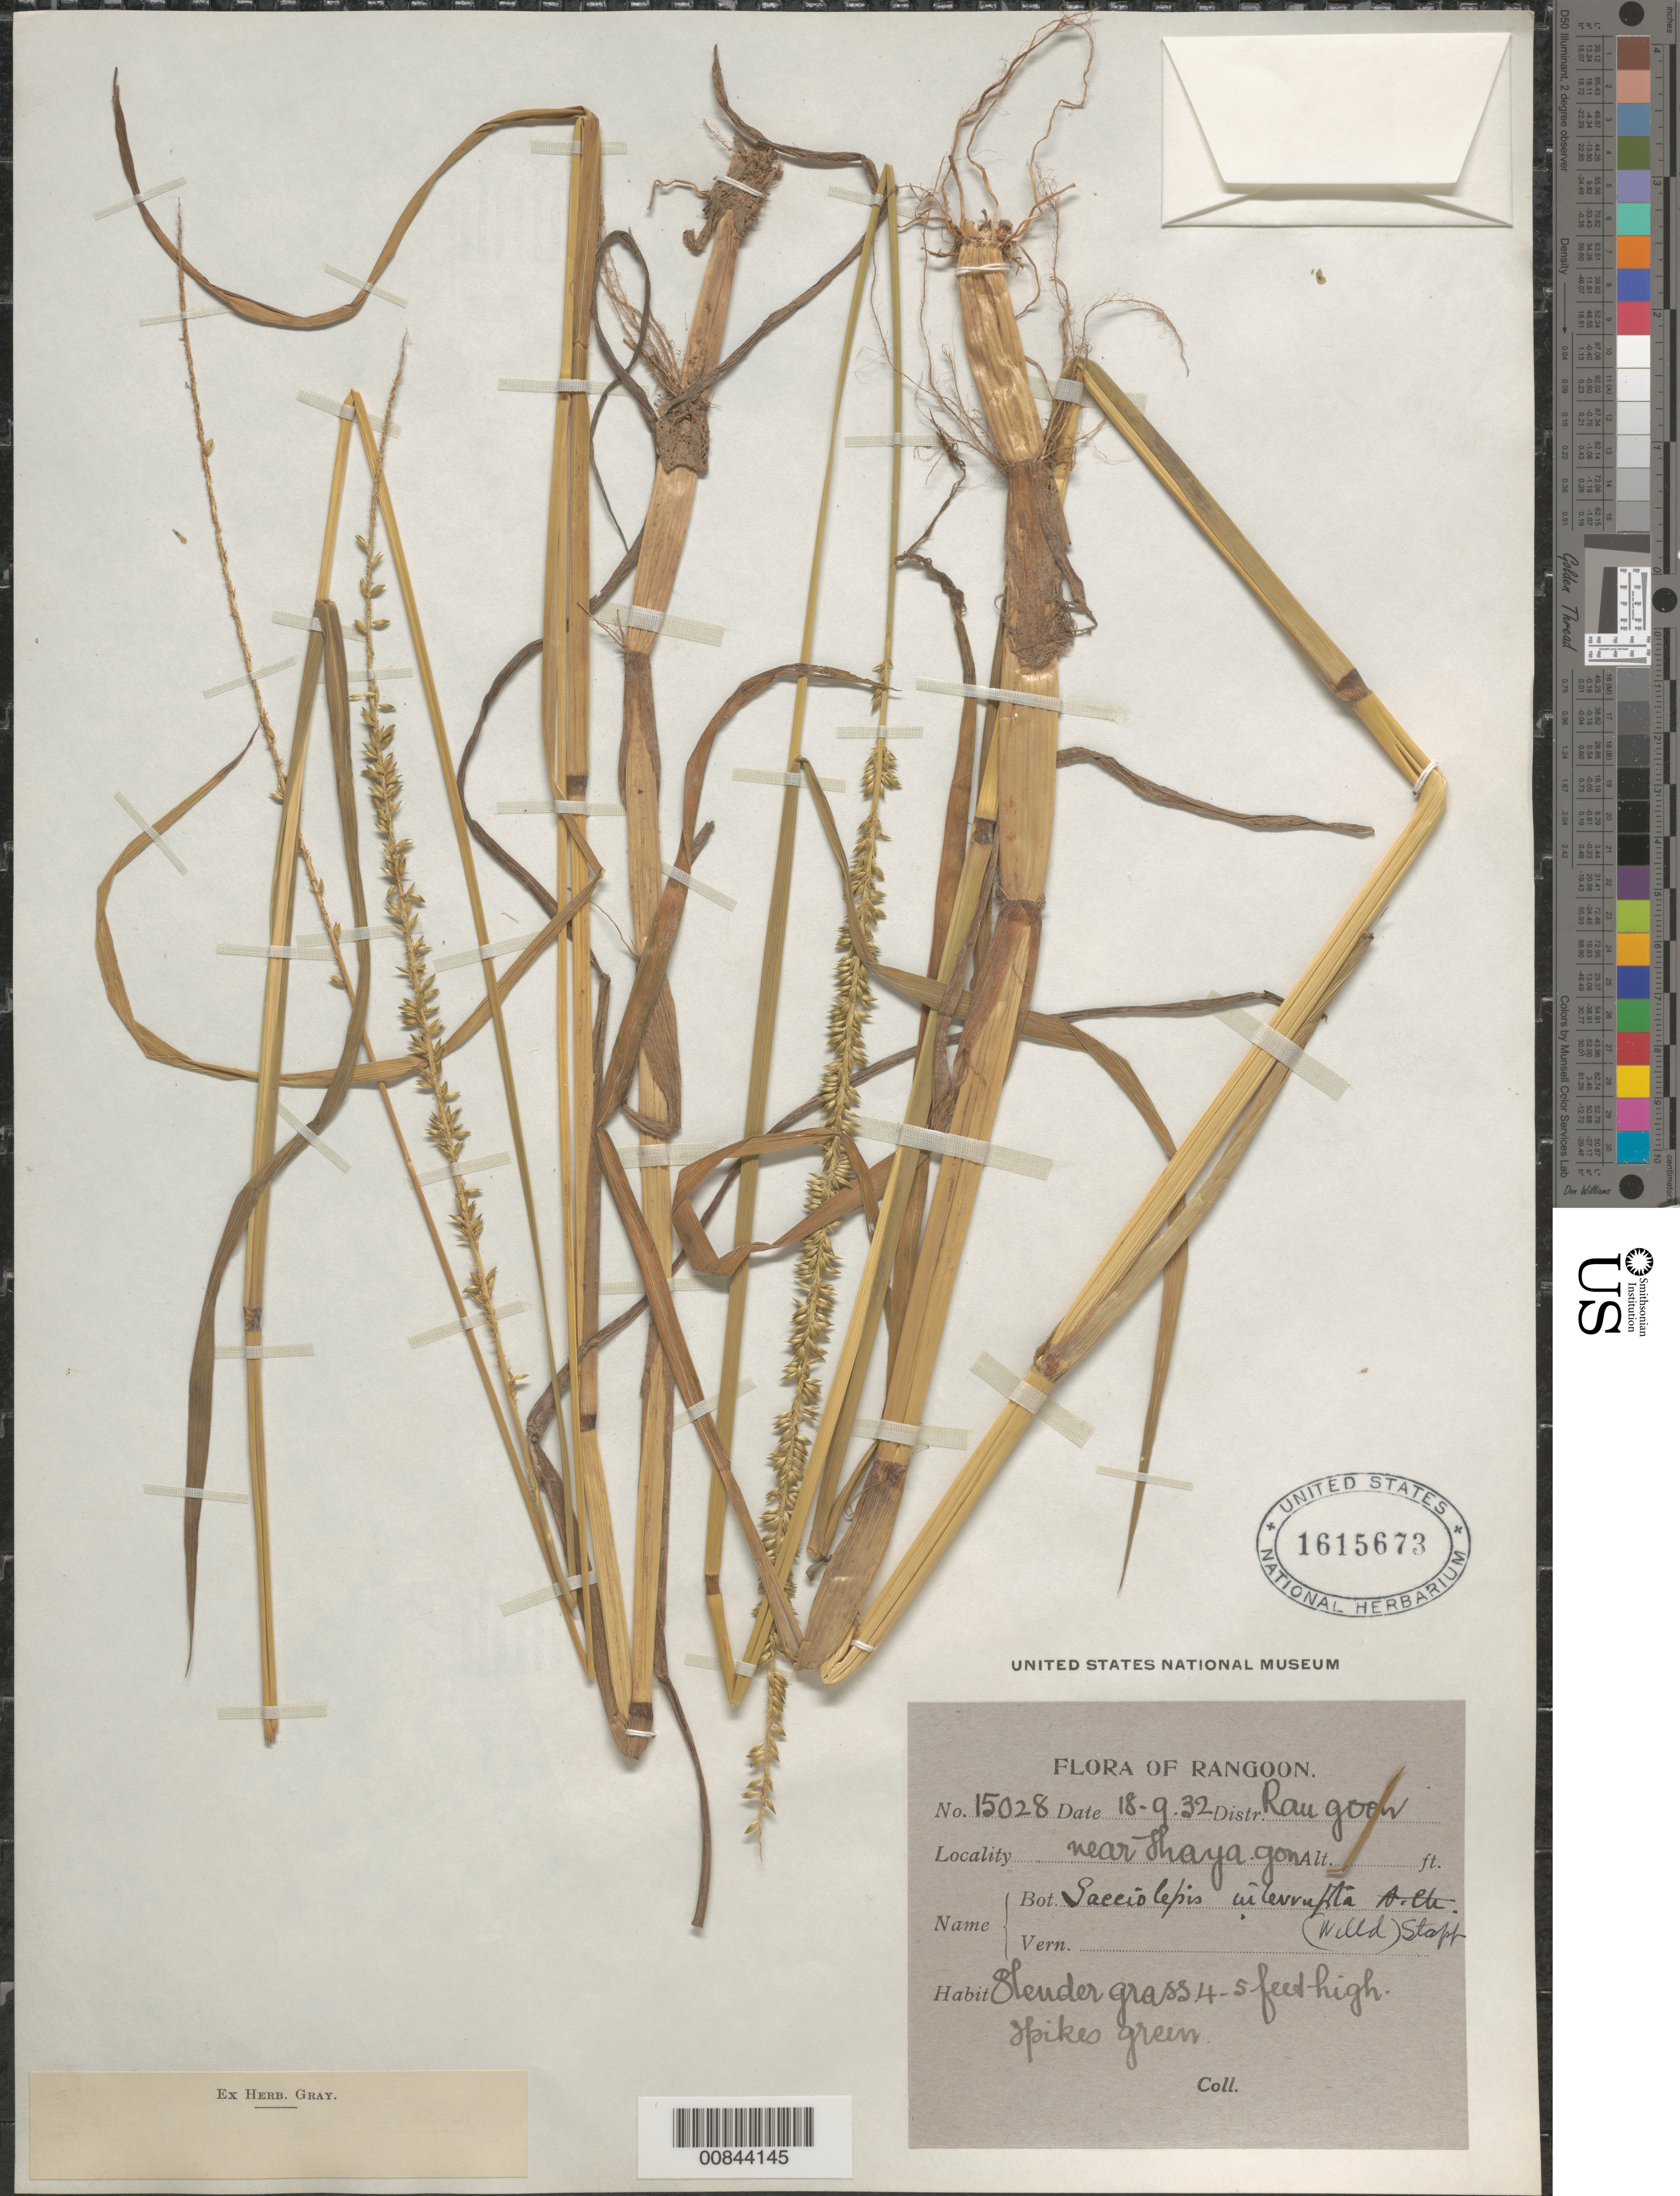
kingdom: Plantae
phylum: Tracheophyta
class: Liliopsida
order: Poales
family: Poaceae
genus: Sacciolepis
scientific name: Sacciolepis interrupta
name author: (Willd.) Stapf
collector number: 15028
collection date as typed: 18 Sep 1932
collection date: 1932-09-18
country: Myanmar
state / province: Yangon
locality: Rangoon near Thayagon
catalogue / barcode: US 1615673